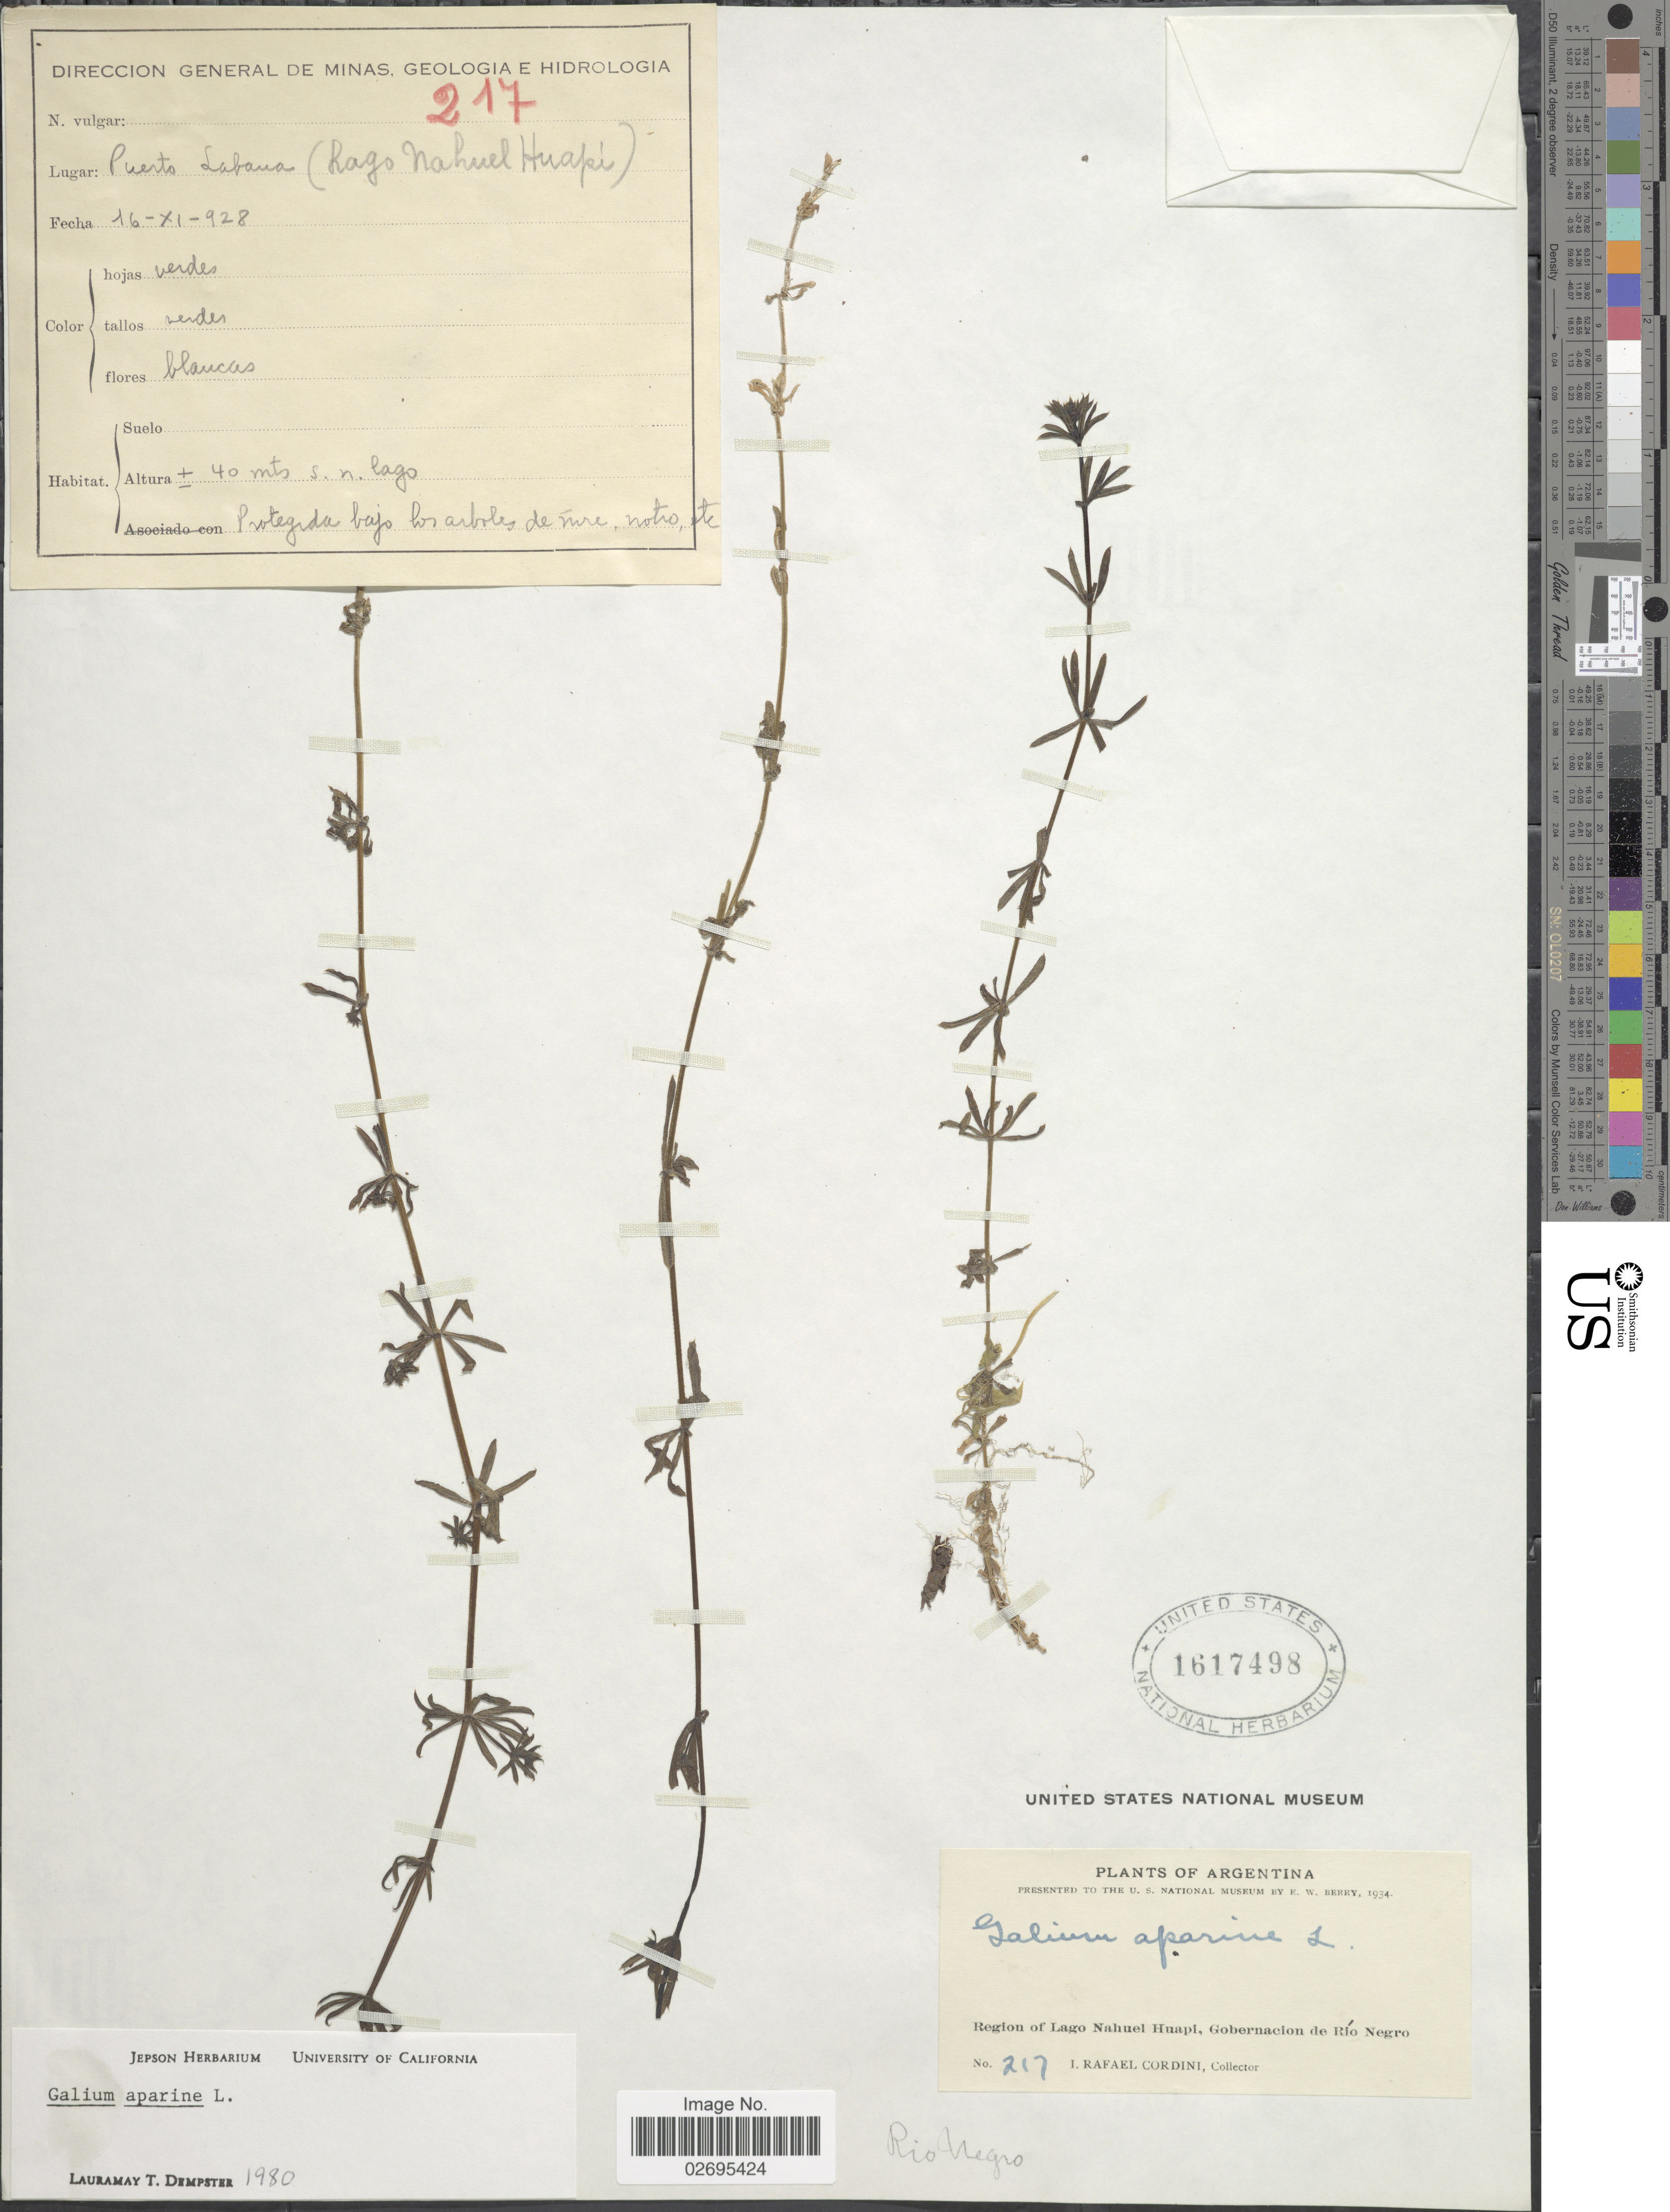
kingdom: Plantae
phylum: Tracheophyta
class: Magnoliopsida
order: Gentianales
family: Rubiaceae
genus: Galium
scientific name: Galium aparine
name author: L.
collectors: I. Cordini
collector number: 217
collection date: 1928-11-16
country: Argentina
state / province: Rio Negro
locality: Region of Lago Nahuli Huapi, Gobernacion de Rio Negro, Rio Negro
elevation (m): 40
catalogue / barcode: US 1617498